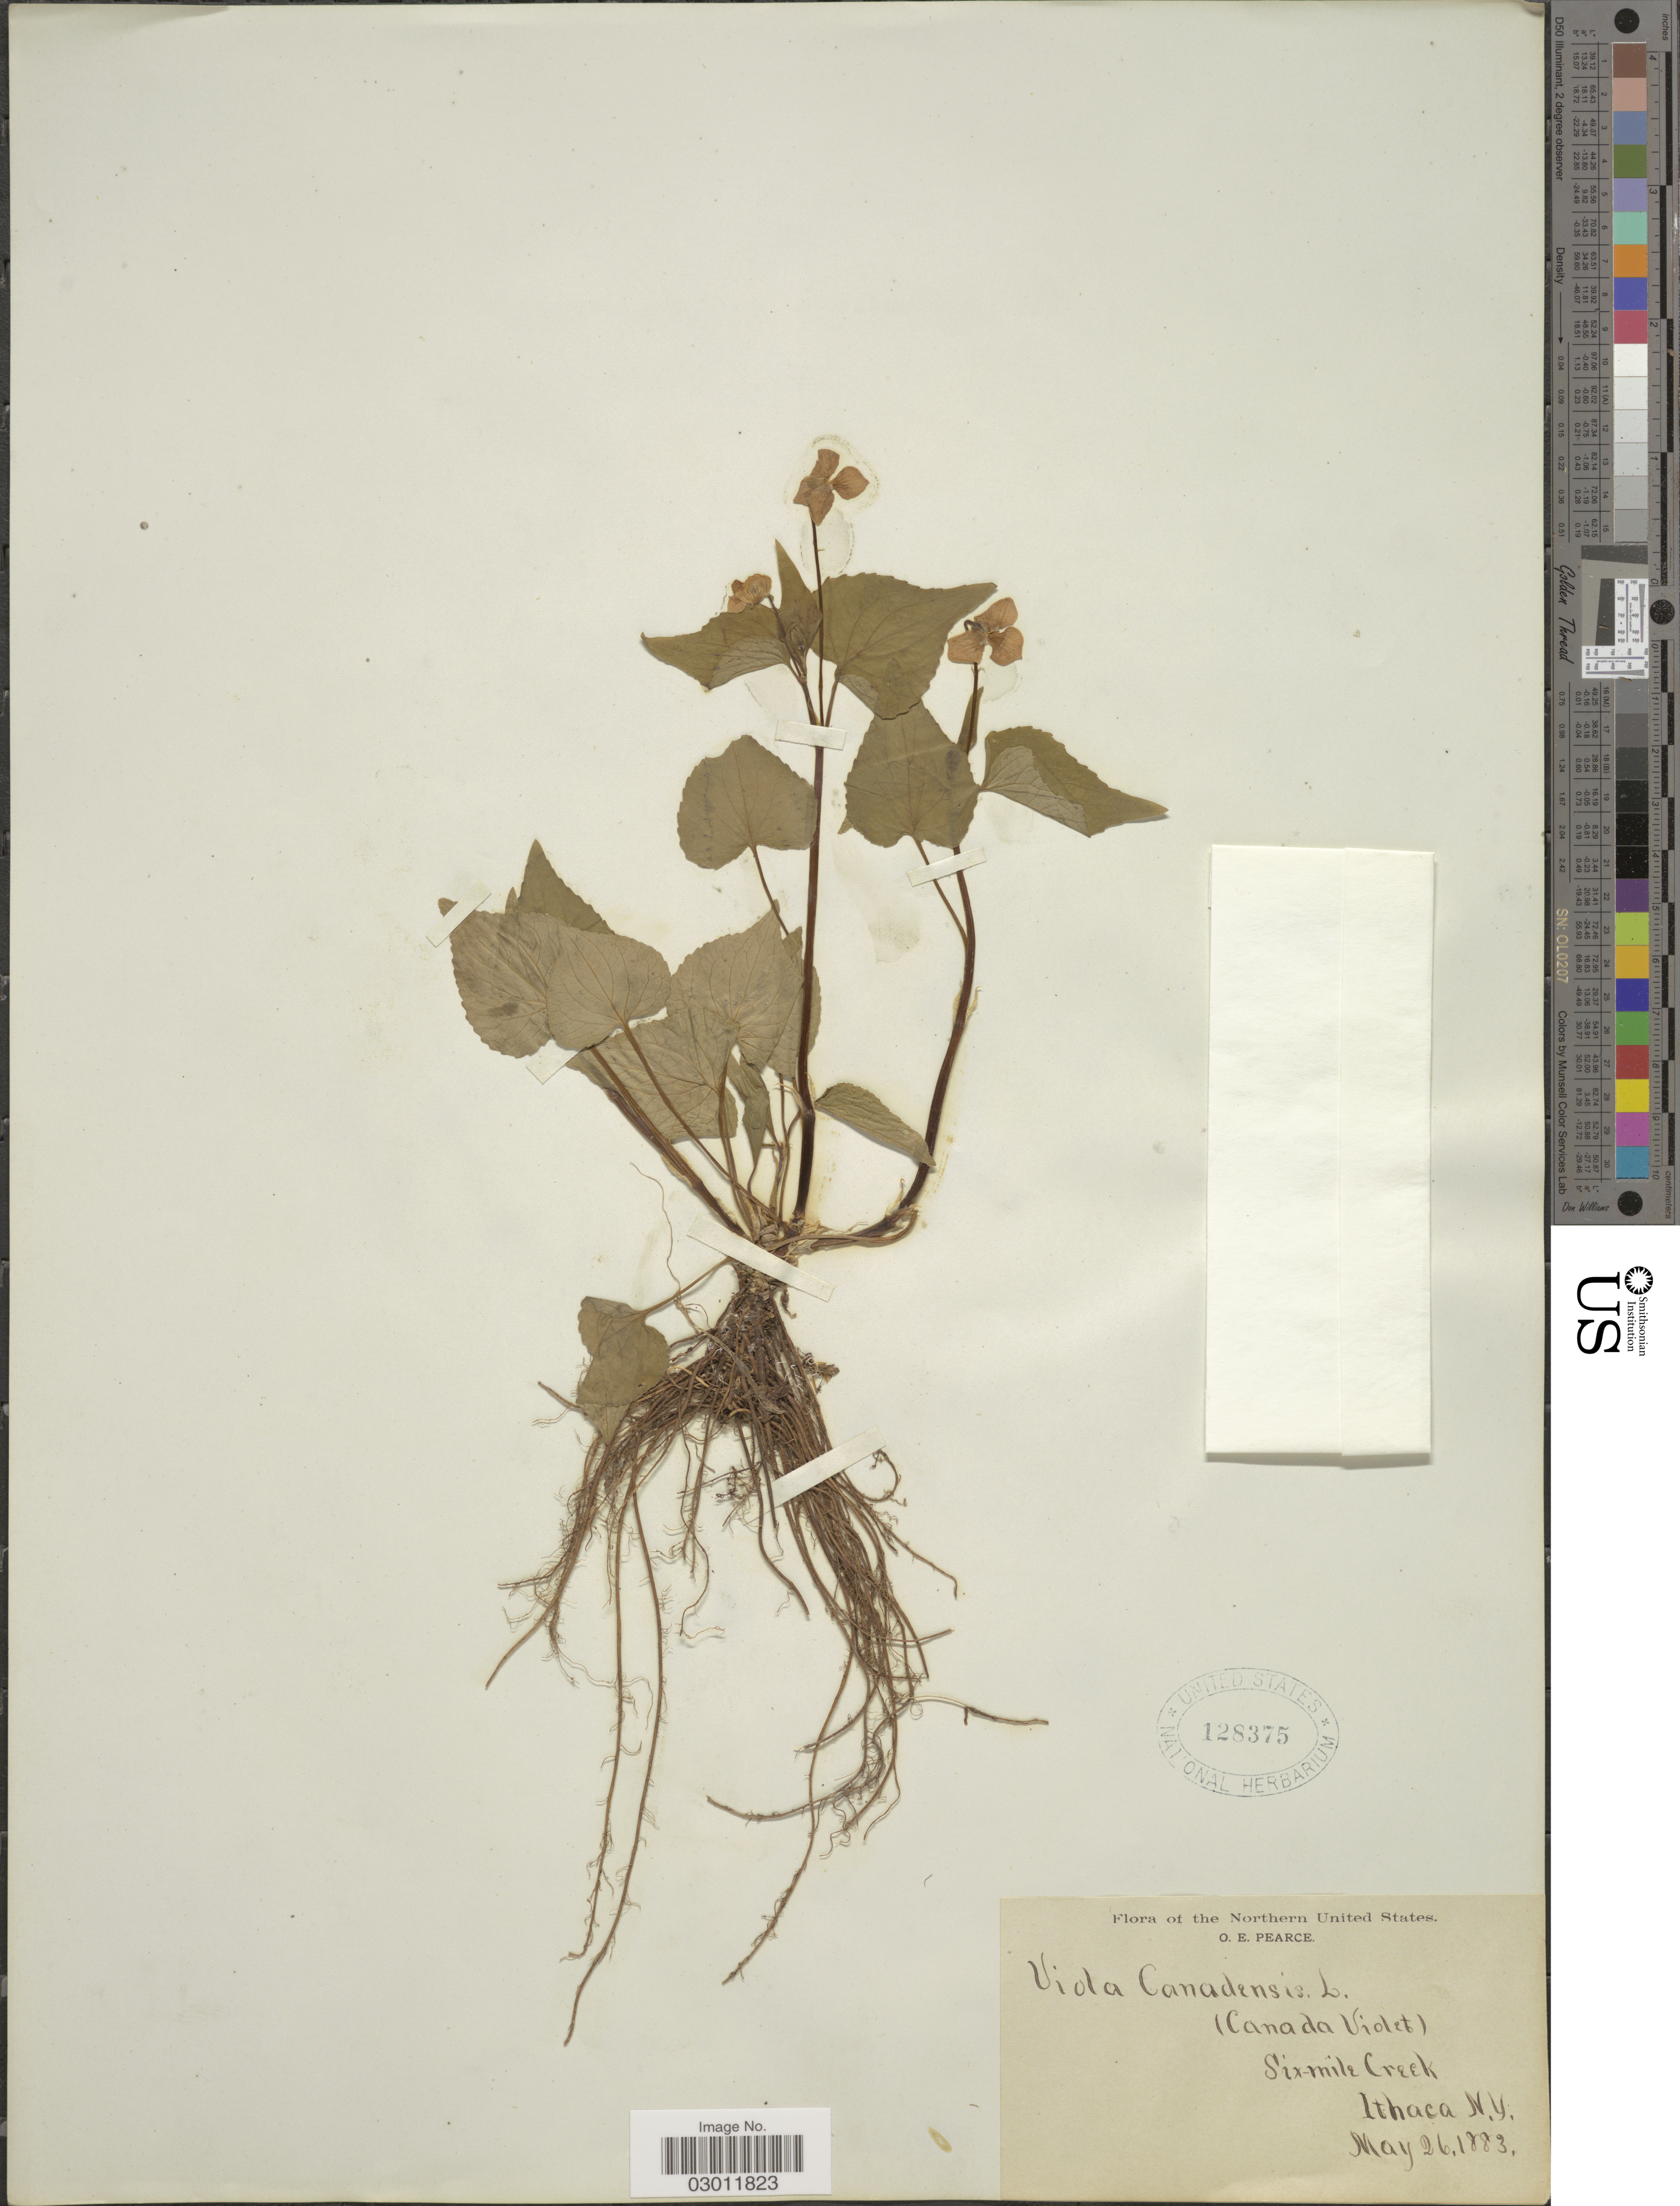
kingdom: Plantae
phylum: Tracheophyta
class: Magnoliopsida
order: Malpighiales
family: Violaceae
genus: Viola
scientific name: Viola canadensis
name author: L.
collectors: O. E. Pearce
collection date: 1883-05-26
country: United States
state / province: New York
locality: Northern United States. Six-mile Creek. Ithaca N. Y.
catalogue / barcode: US 128375